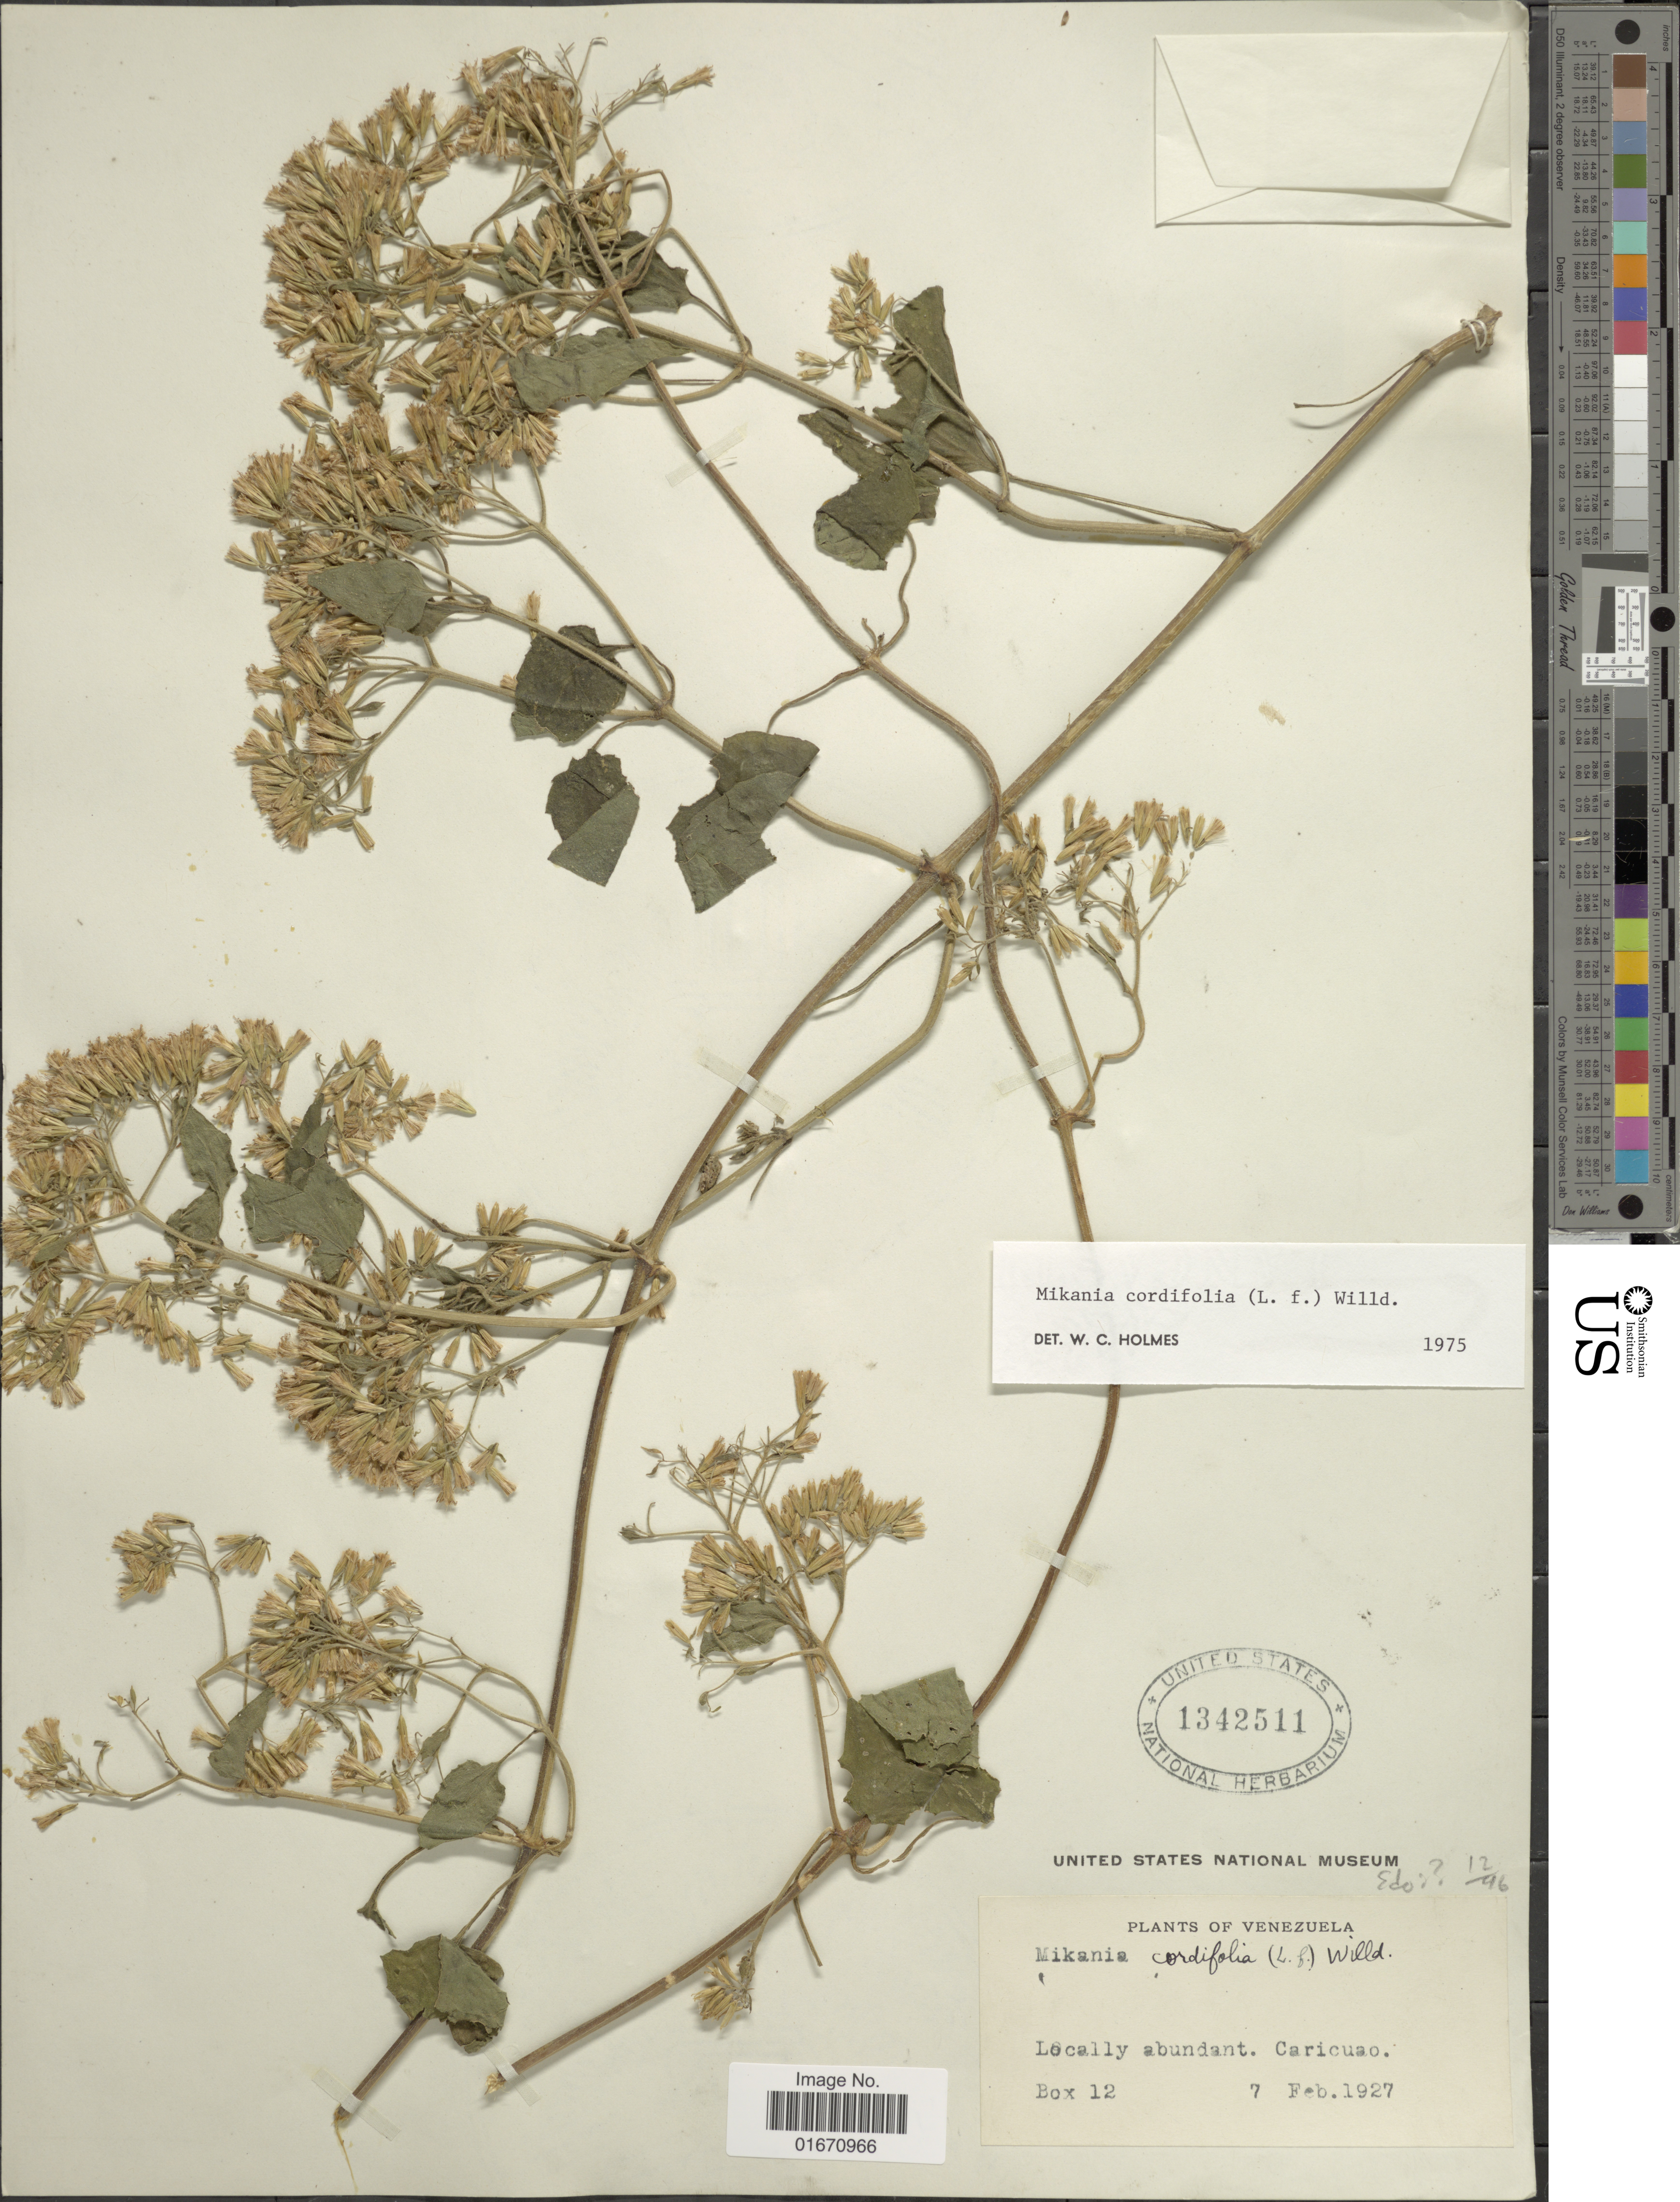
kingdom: Plantae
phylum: Tracheophyta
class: Magnoliopsida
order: Asterales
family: Asteraceae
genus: Mikania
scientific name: Mikania cordifolia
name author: Kunth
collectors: -. Box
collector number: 12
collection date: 1927-02-07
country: Venezuela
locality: Caricuao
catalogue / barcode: US 1342511